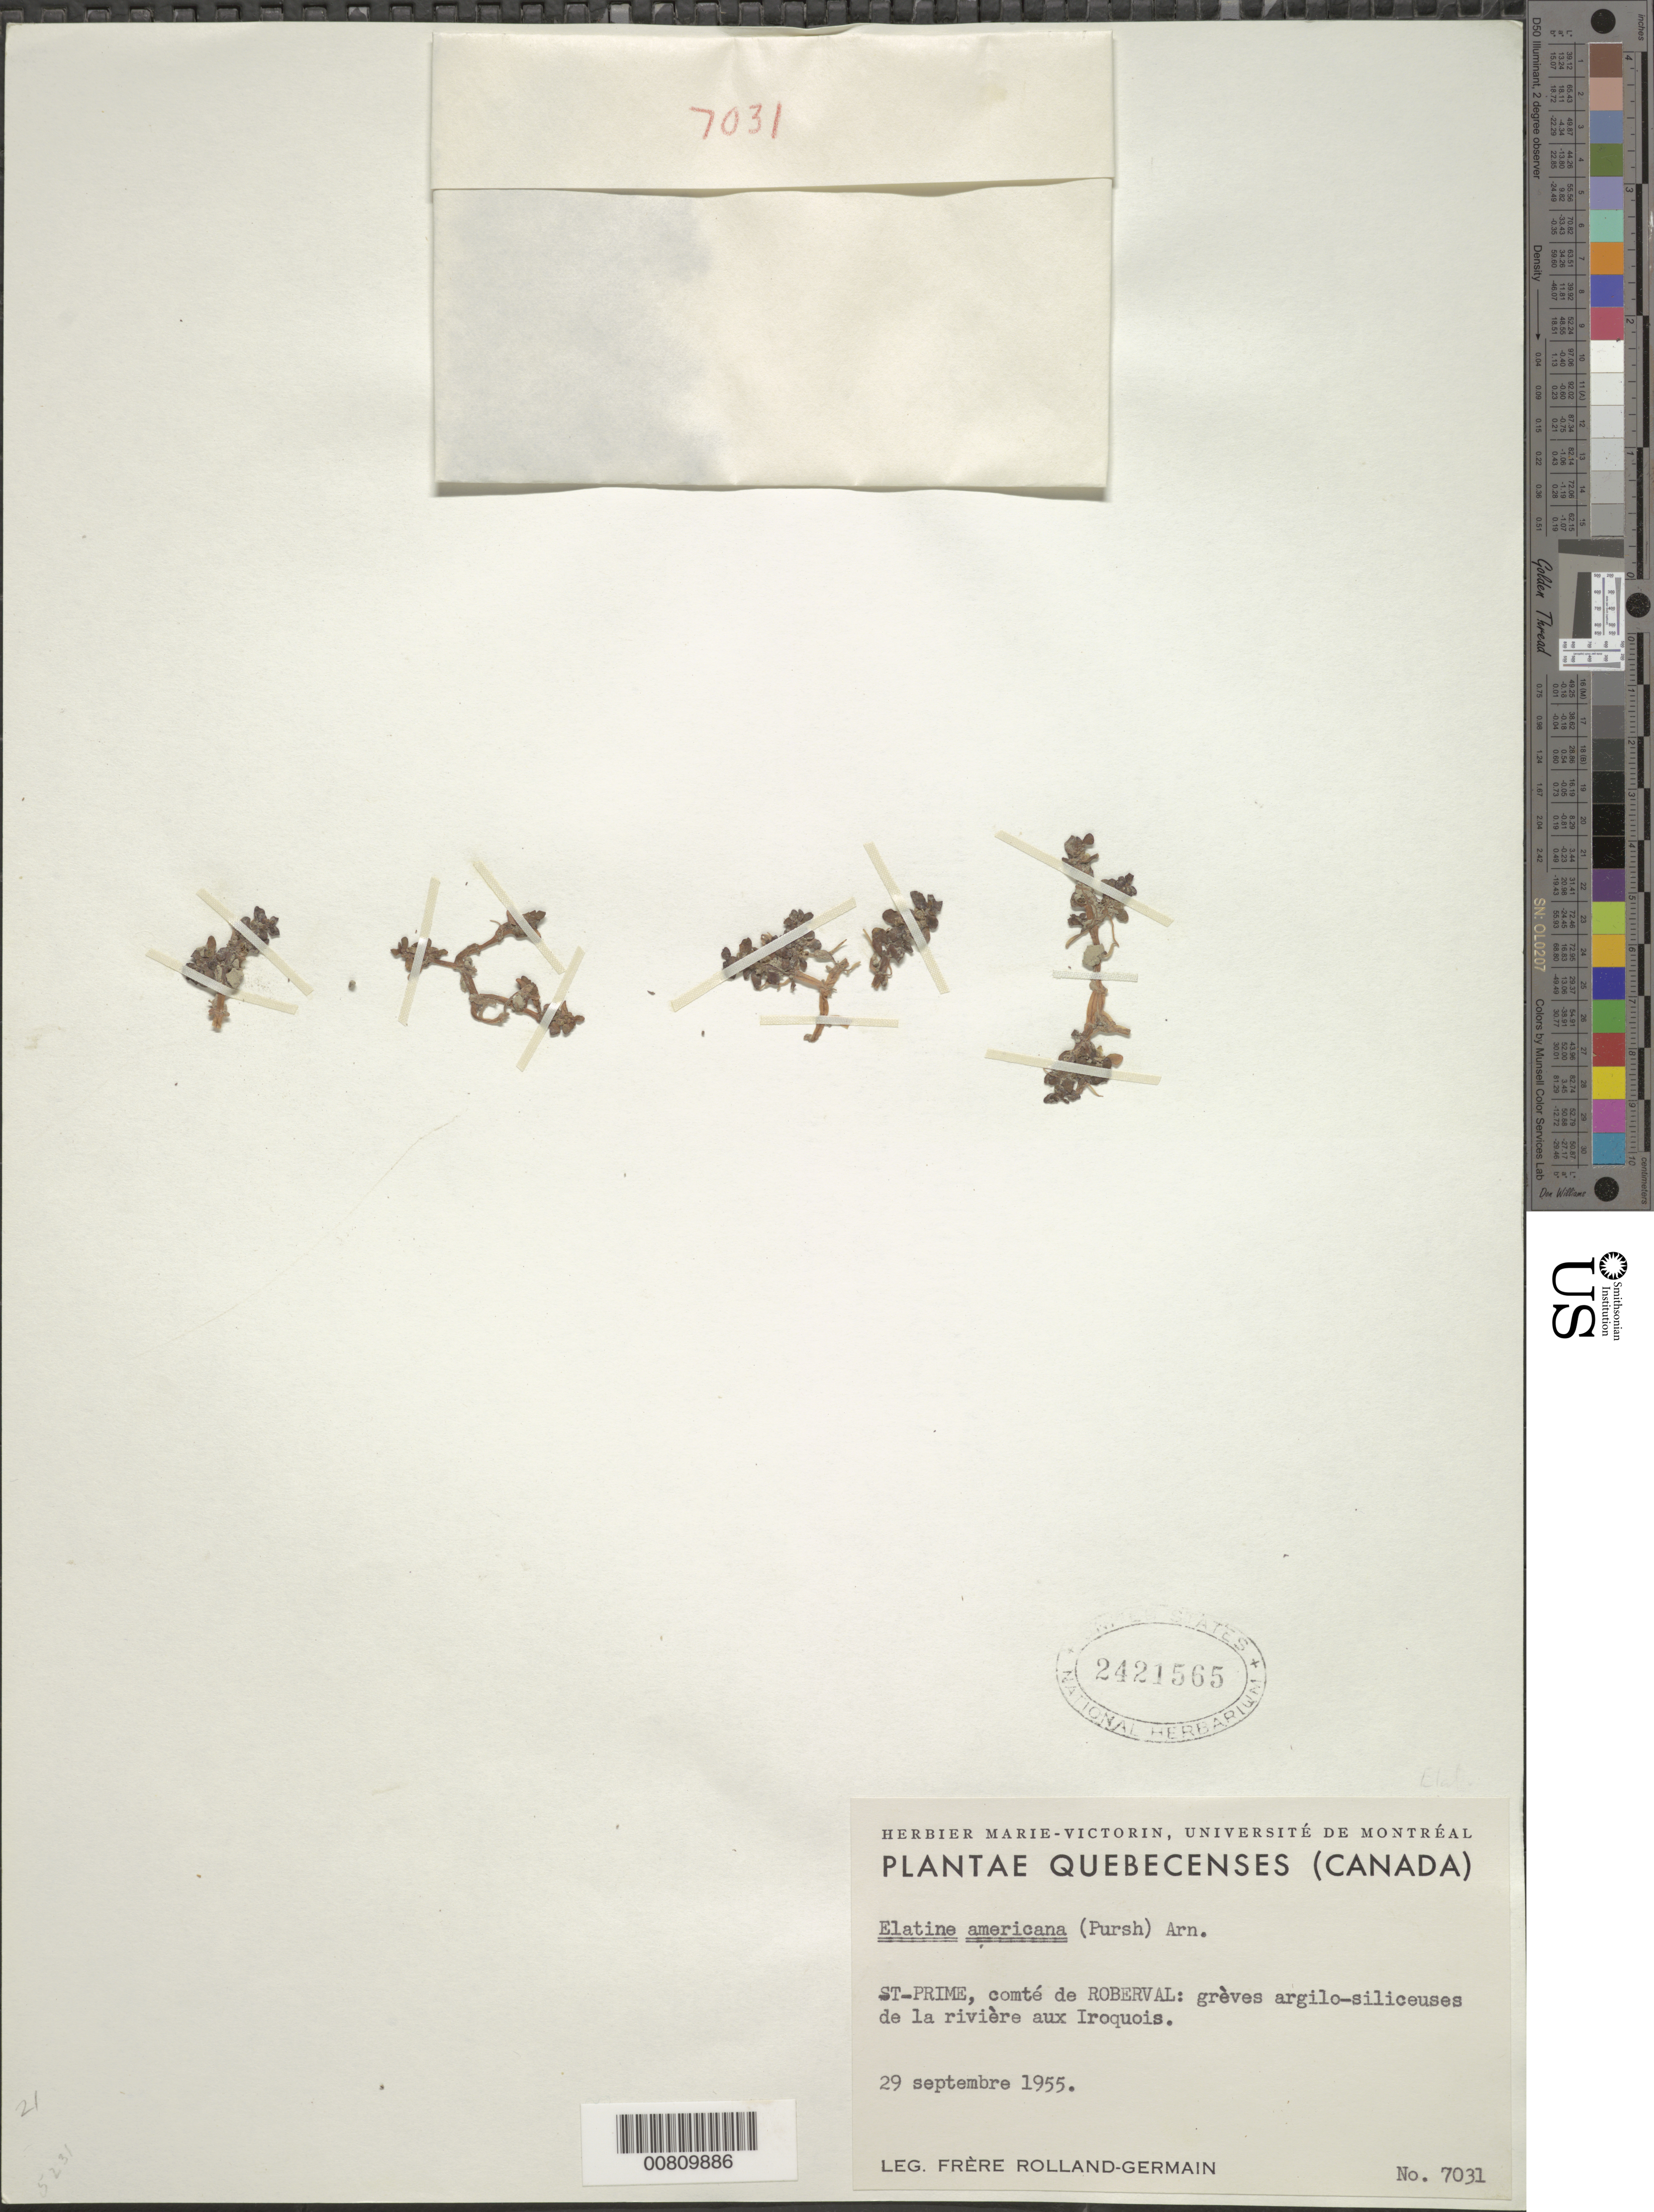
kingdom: Plantae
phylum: Tracheophyta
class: Magnoliopsida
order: Malpighiales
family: Elatinaceae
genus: Elatine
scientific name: Elatine americana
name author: (Pursh) Arn.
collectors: Rolland-Germain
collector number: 7031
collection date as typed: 29 Sep 1955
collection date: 1955-09-29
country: Canada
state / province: Quebec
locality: St Prime, comte de Roberval.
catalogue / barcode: US 2421565